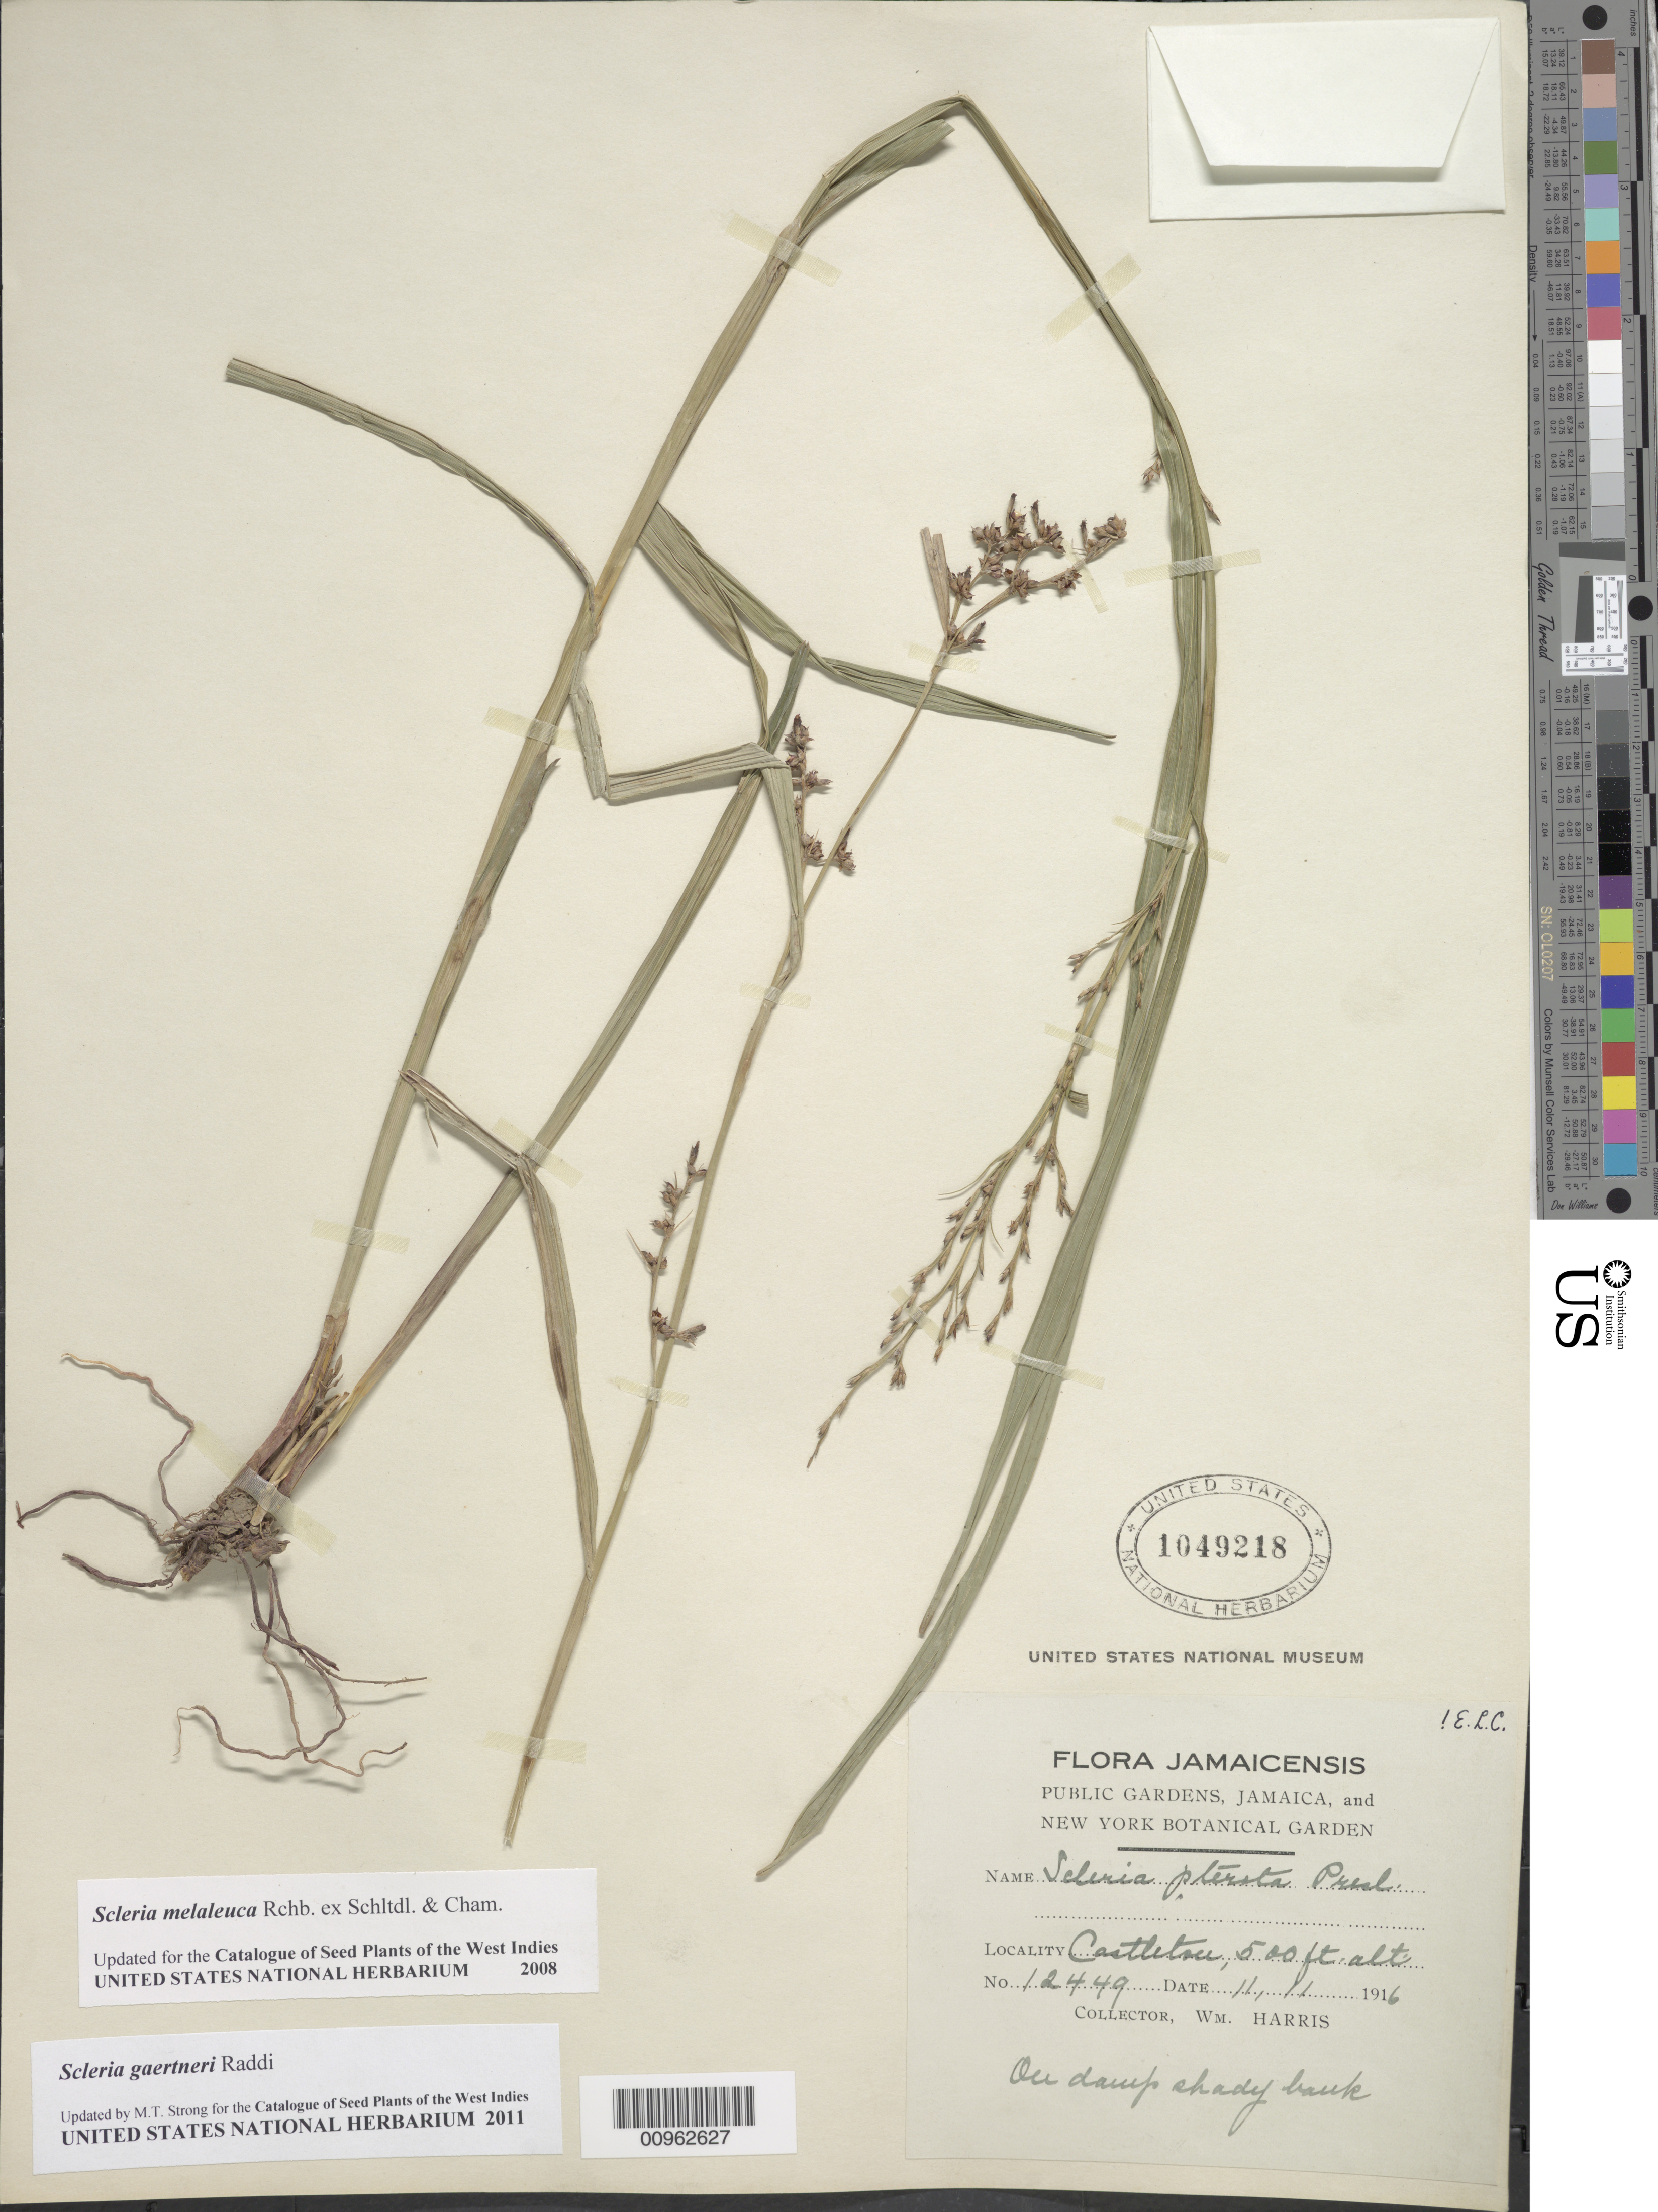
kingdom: Plantae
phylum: Tracheophyta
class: Liliopsida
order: Poales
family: Cyperaceae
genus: Scleria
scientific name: Scleria gaertneri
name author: Raddi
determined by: Strong, M. T., (US), Smithsonian Institution - National Museum of Natural History (UNITED STATES)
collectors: W. H. Harris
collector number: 12449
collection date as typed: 11 Nov 1916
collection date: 1916-11-11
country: Jamaica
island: Jamaica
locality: Castleton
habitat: On damp shady bank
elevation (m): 152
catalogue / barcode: US 1049218